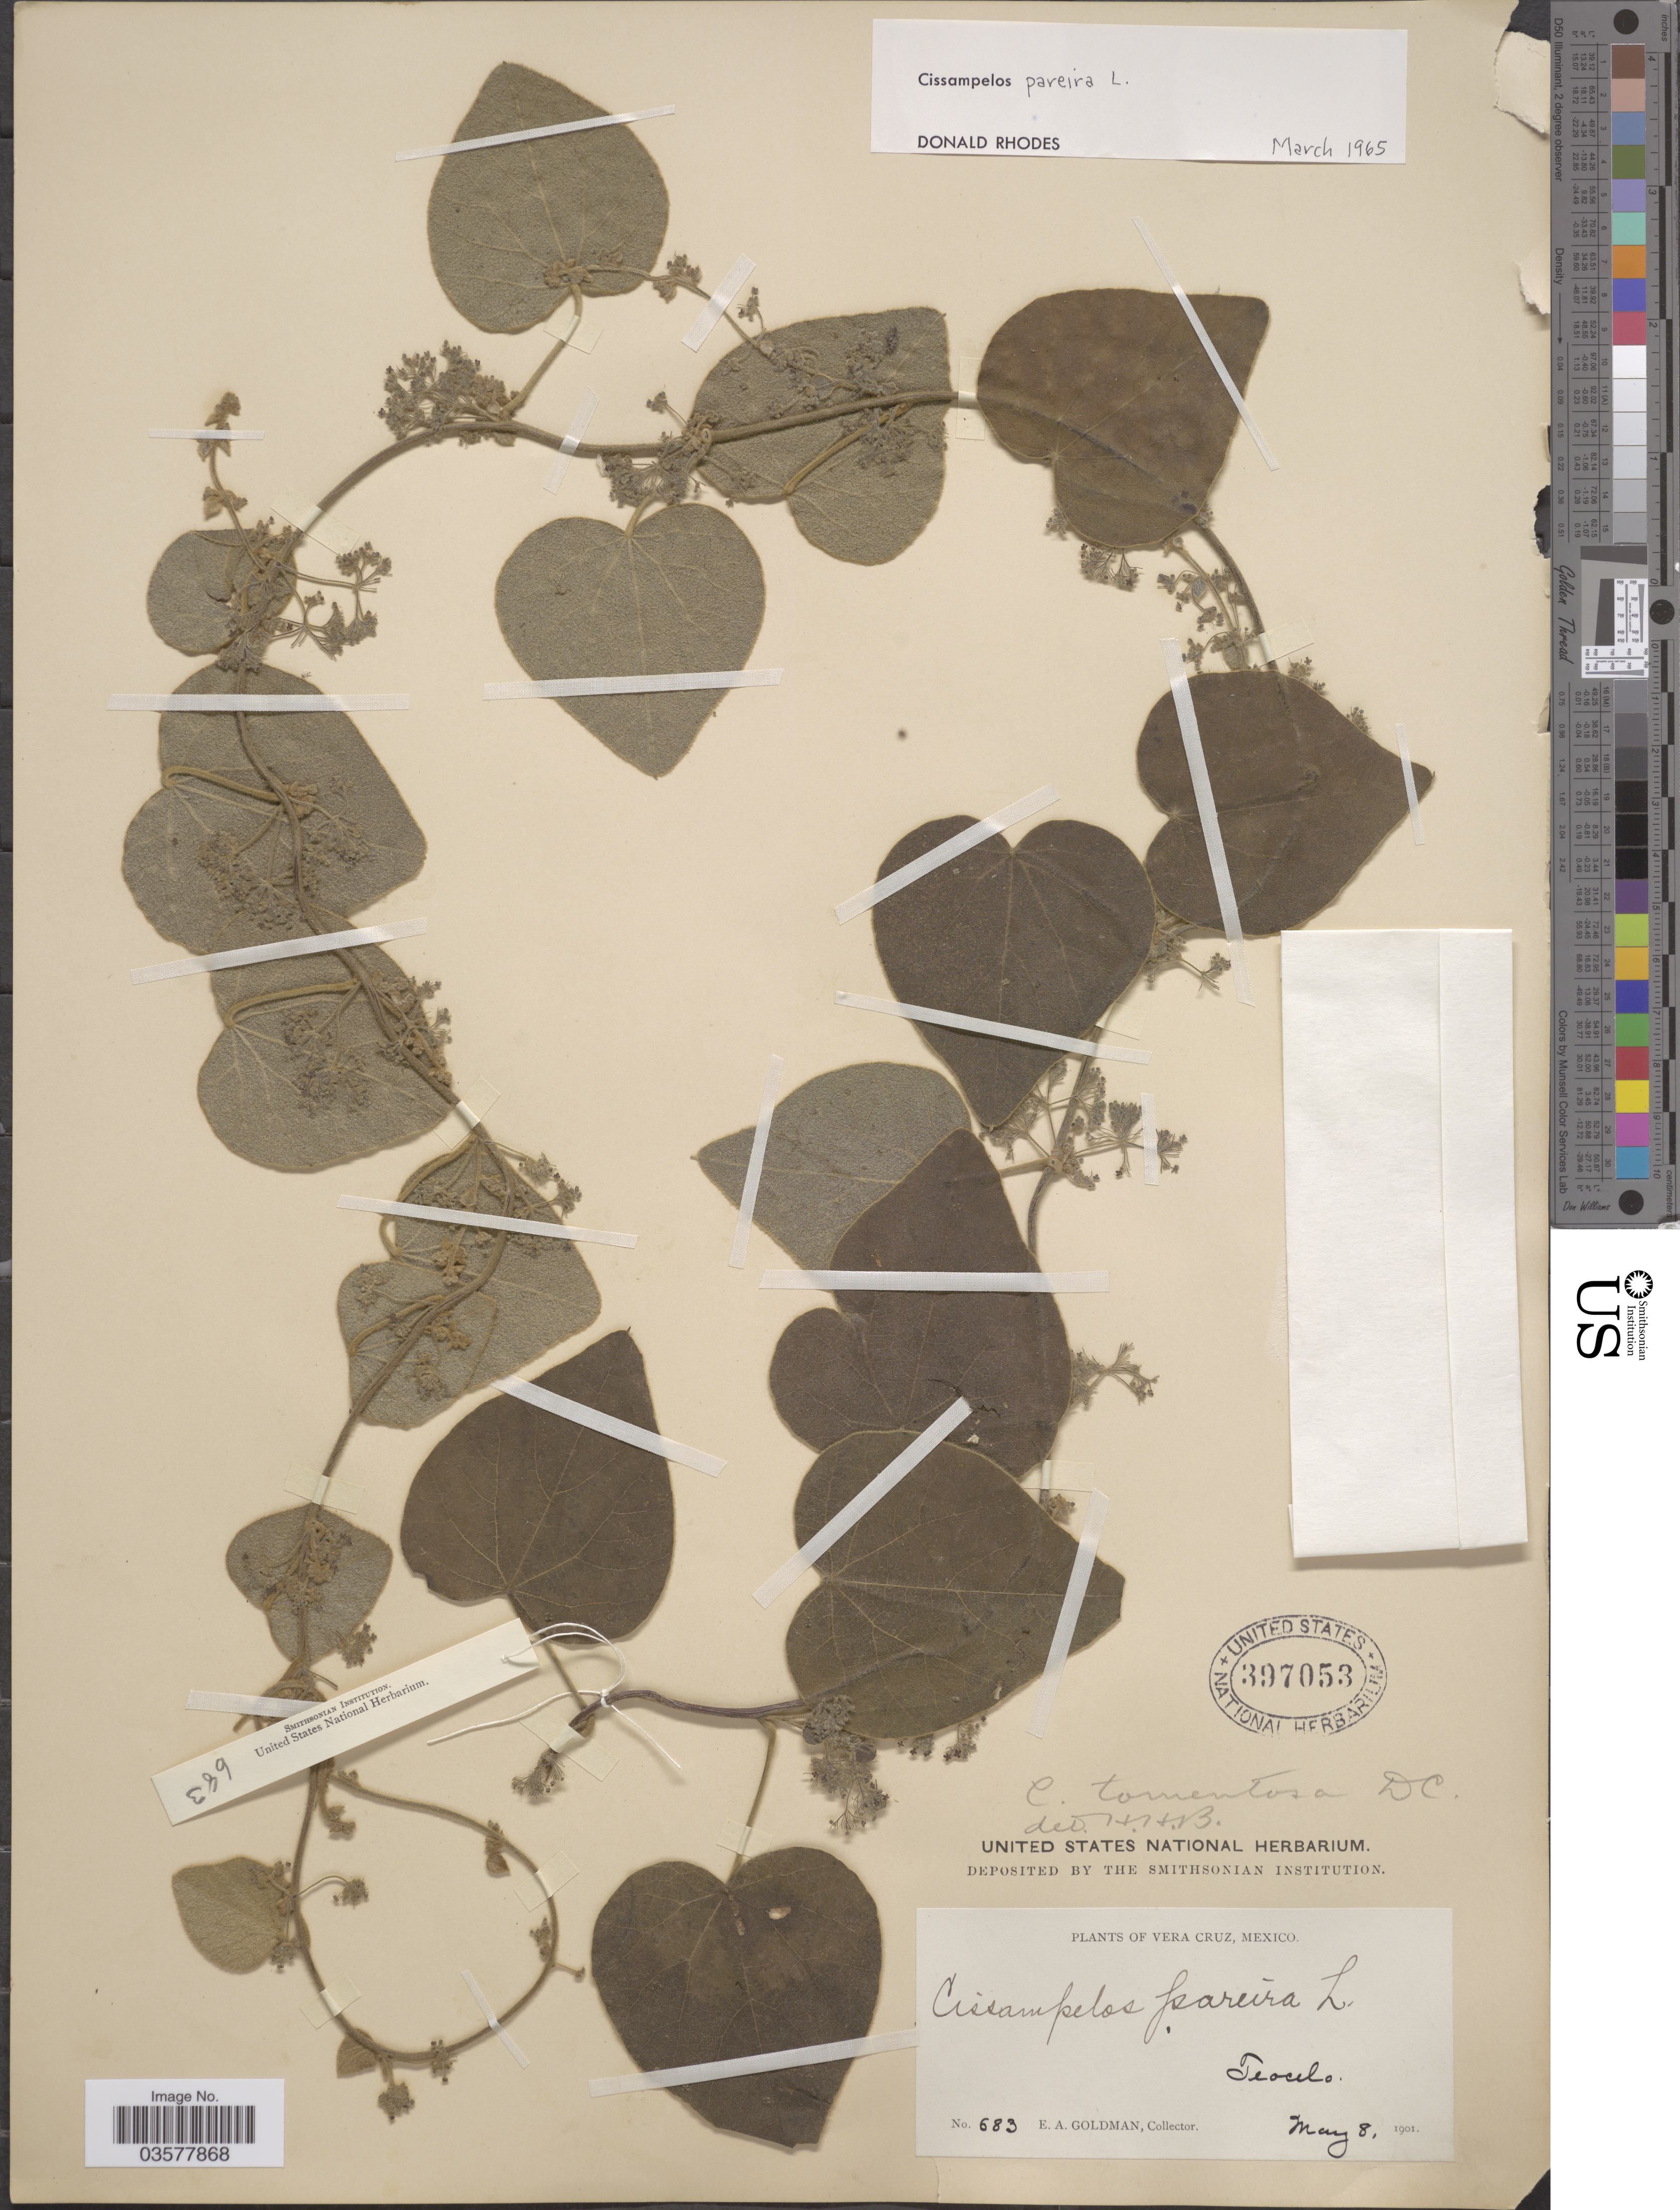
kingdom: Plantae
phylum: Tracheophyta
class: Magnoliopsida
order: Ranunculales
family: Menispermaceae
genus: Cissampelos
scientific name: Cissampelos pareira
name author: L.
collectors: E. A. Goldman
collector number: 683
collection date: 1901-05-08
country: Mexico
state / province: Veracruz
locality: Vera Cruz. Teocelo.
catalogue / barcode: US 397053